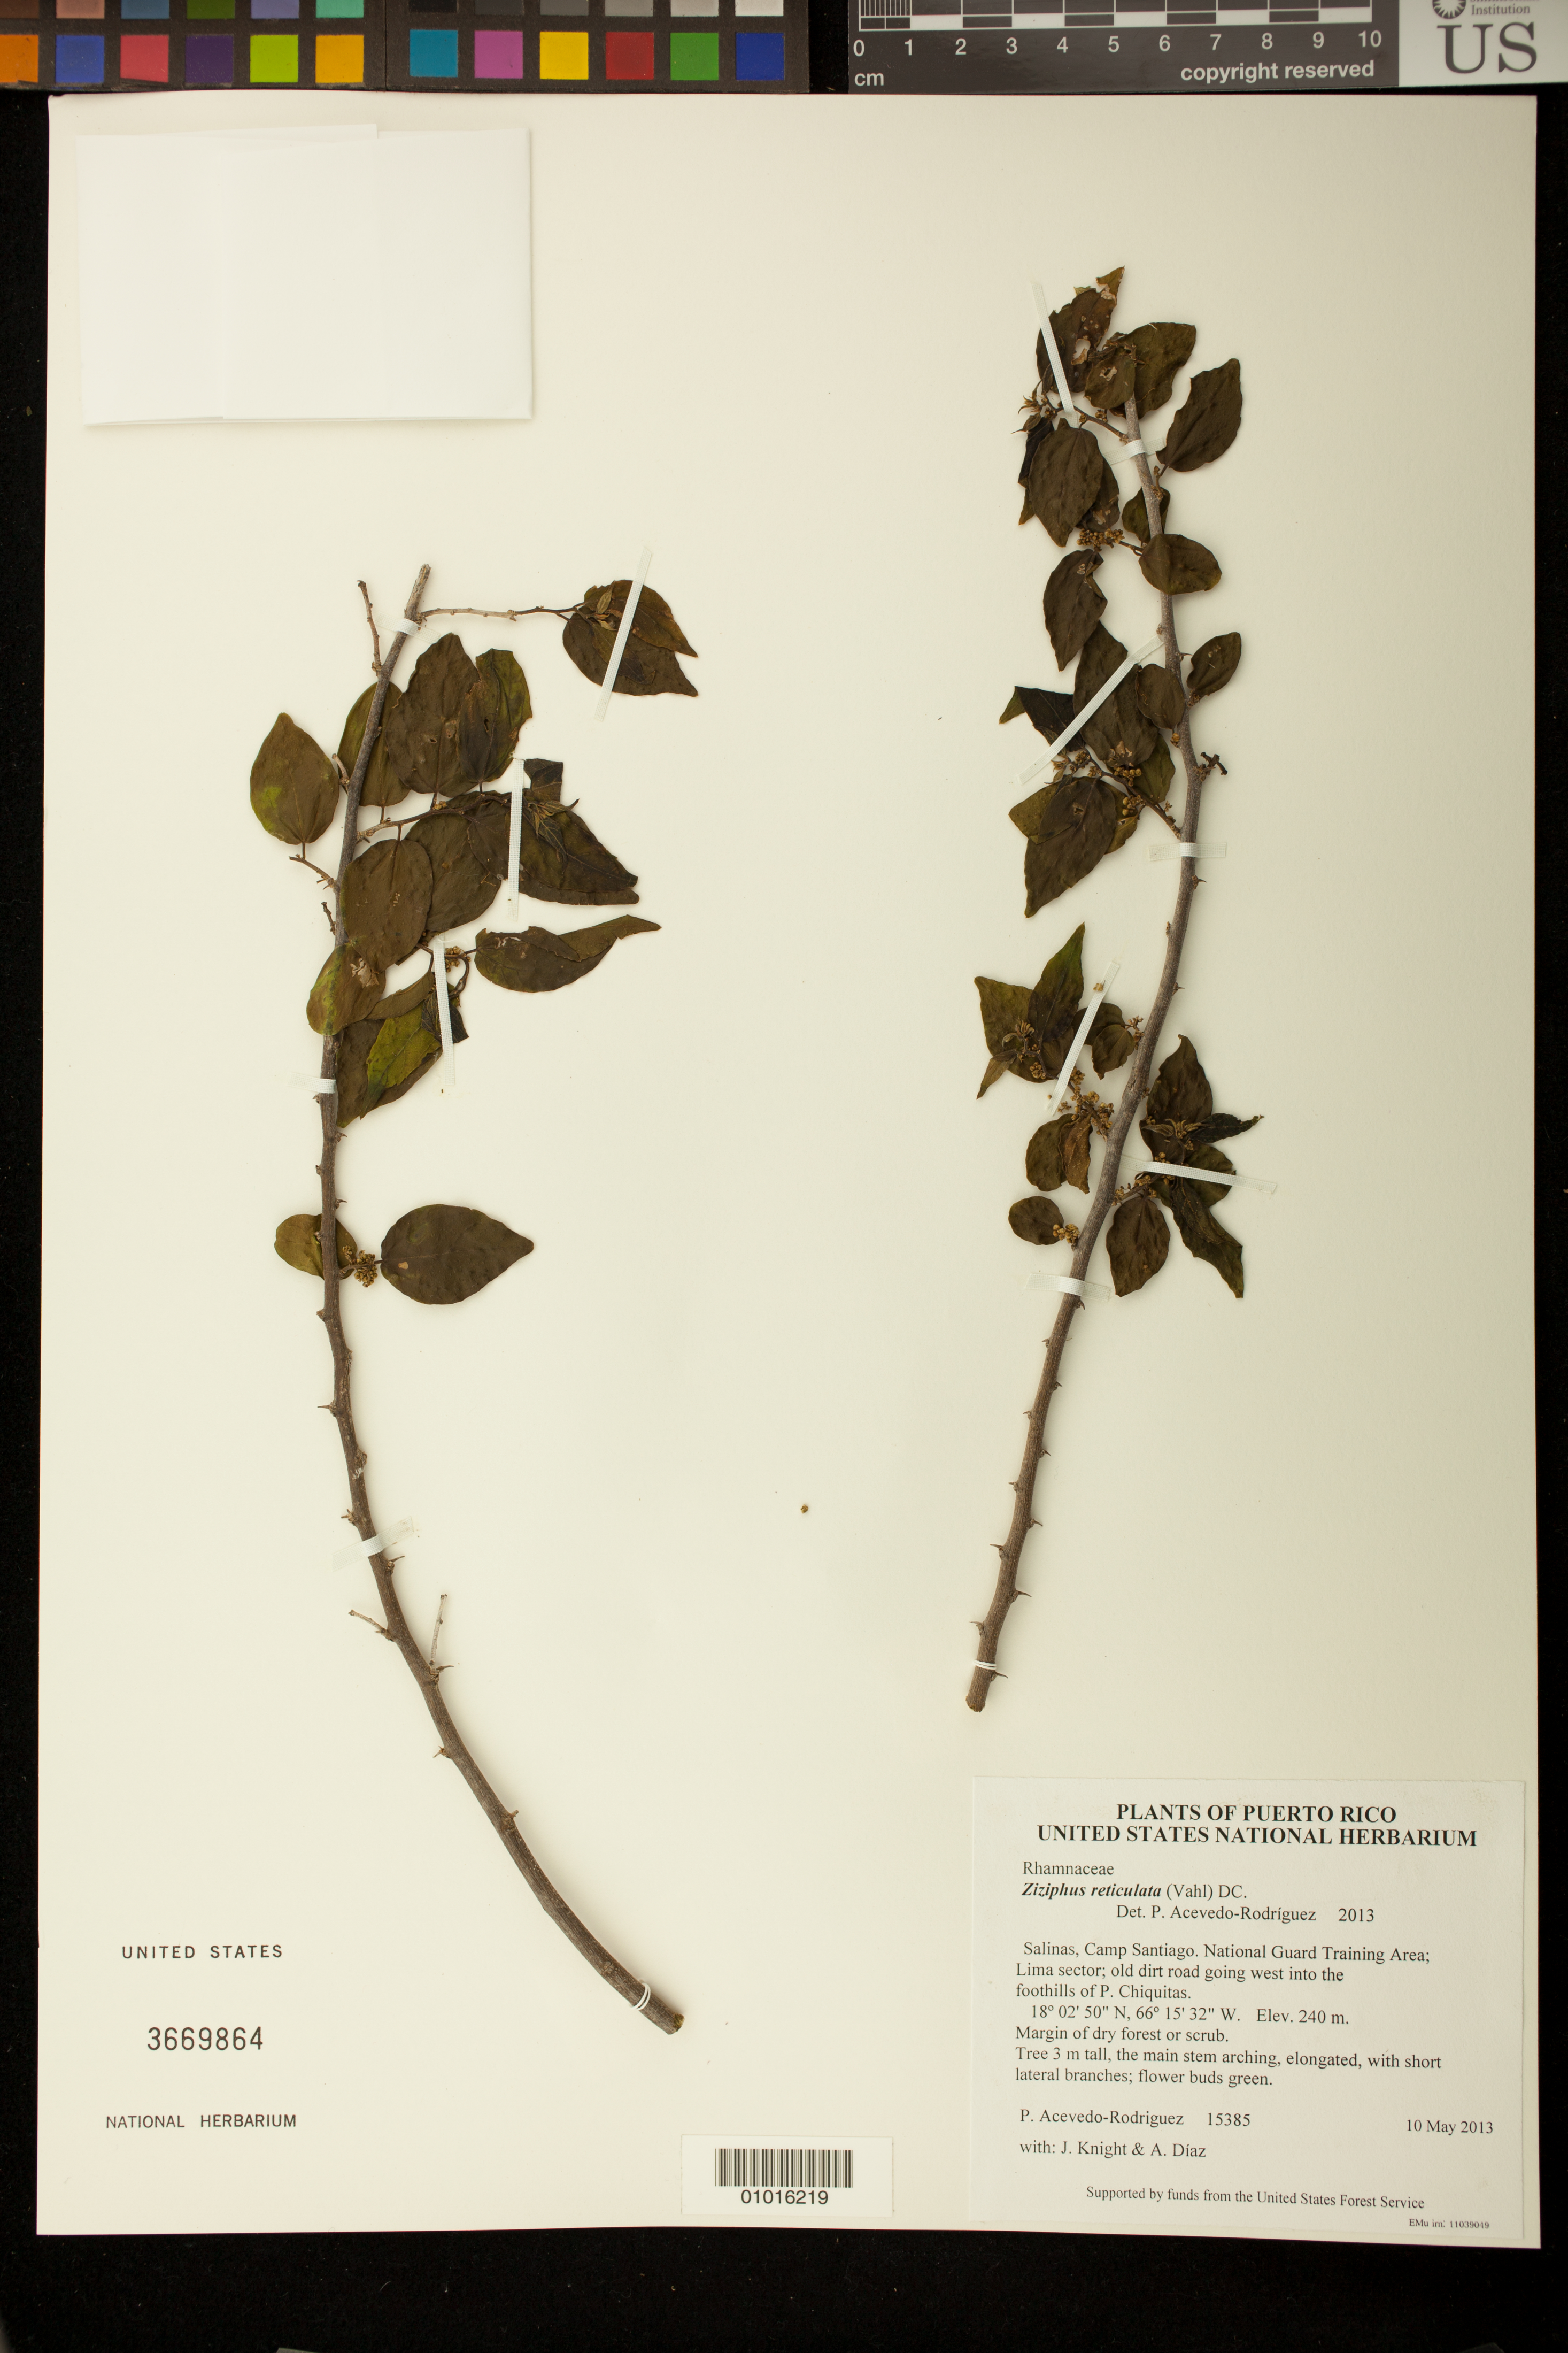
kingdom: Plantae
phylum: Tracheophyta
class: Magnoliopsida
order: Rosales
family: Rhamnaceae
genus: Sarcomphalus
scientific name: Sarcomphalus reticulatus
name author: (Vahl) Urb.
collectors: P. Acevedo-Rodr., J. Knight & A. Díaz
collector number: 15385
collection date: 2013-05-10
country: Puerto Rico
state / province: Salinas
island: Puerto Rico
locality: Camp Santiago. National Guard Training Area; Lima sector; old dirt road going west into the foothills of P. Chiquitas.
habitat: Margin of dry forest or scrub.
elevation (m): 240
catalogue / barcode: US 3669864